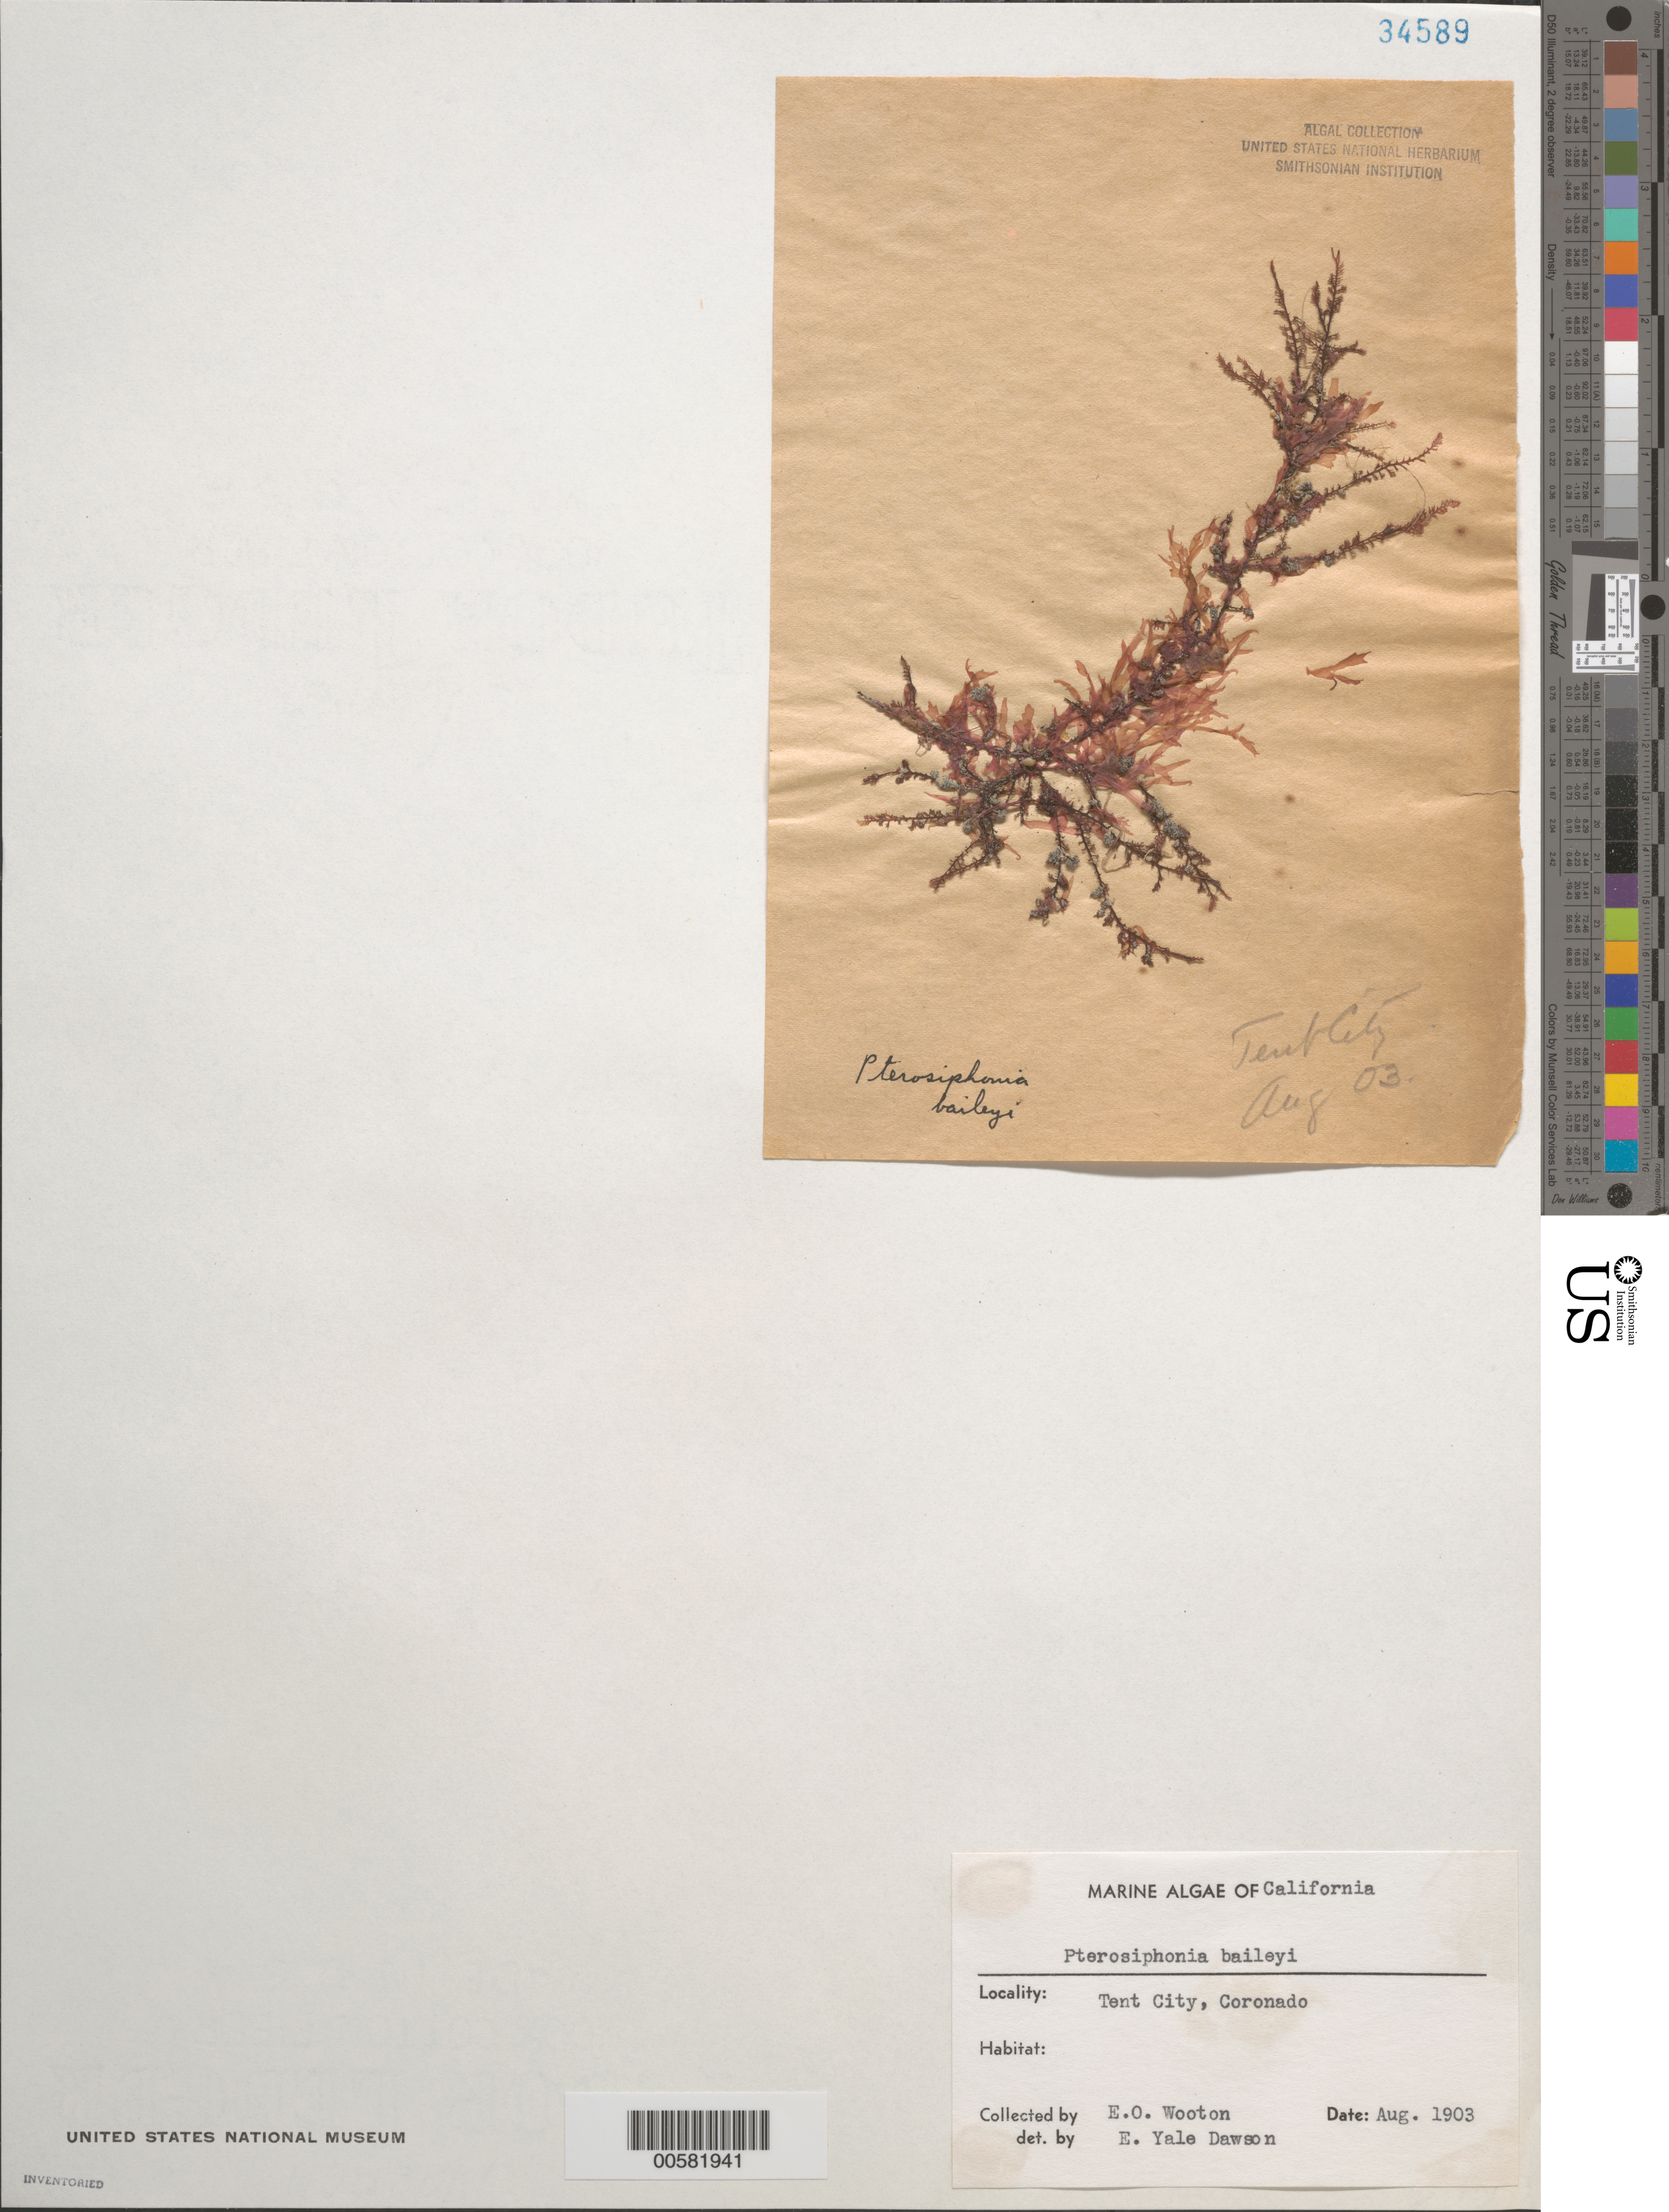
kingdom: Plantae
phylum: Rhodophyta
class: Florideophyceae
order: Ceramiales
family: Rhodomelaceae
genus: Symphyocladiella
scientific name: Symphyocladiella baileyi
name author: (Harvey) D.E.Bustamante et al.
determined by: Algae name updating Project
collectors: E. O. Wooton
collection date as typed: Aug 1903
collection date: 1903-08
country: United States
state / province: California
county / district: San Diego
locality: Tent City, Coronado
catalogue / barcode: US 34589